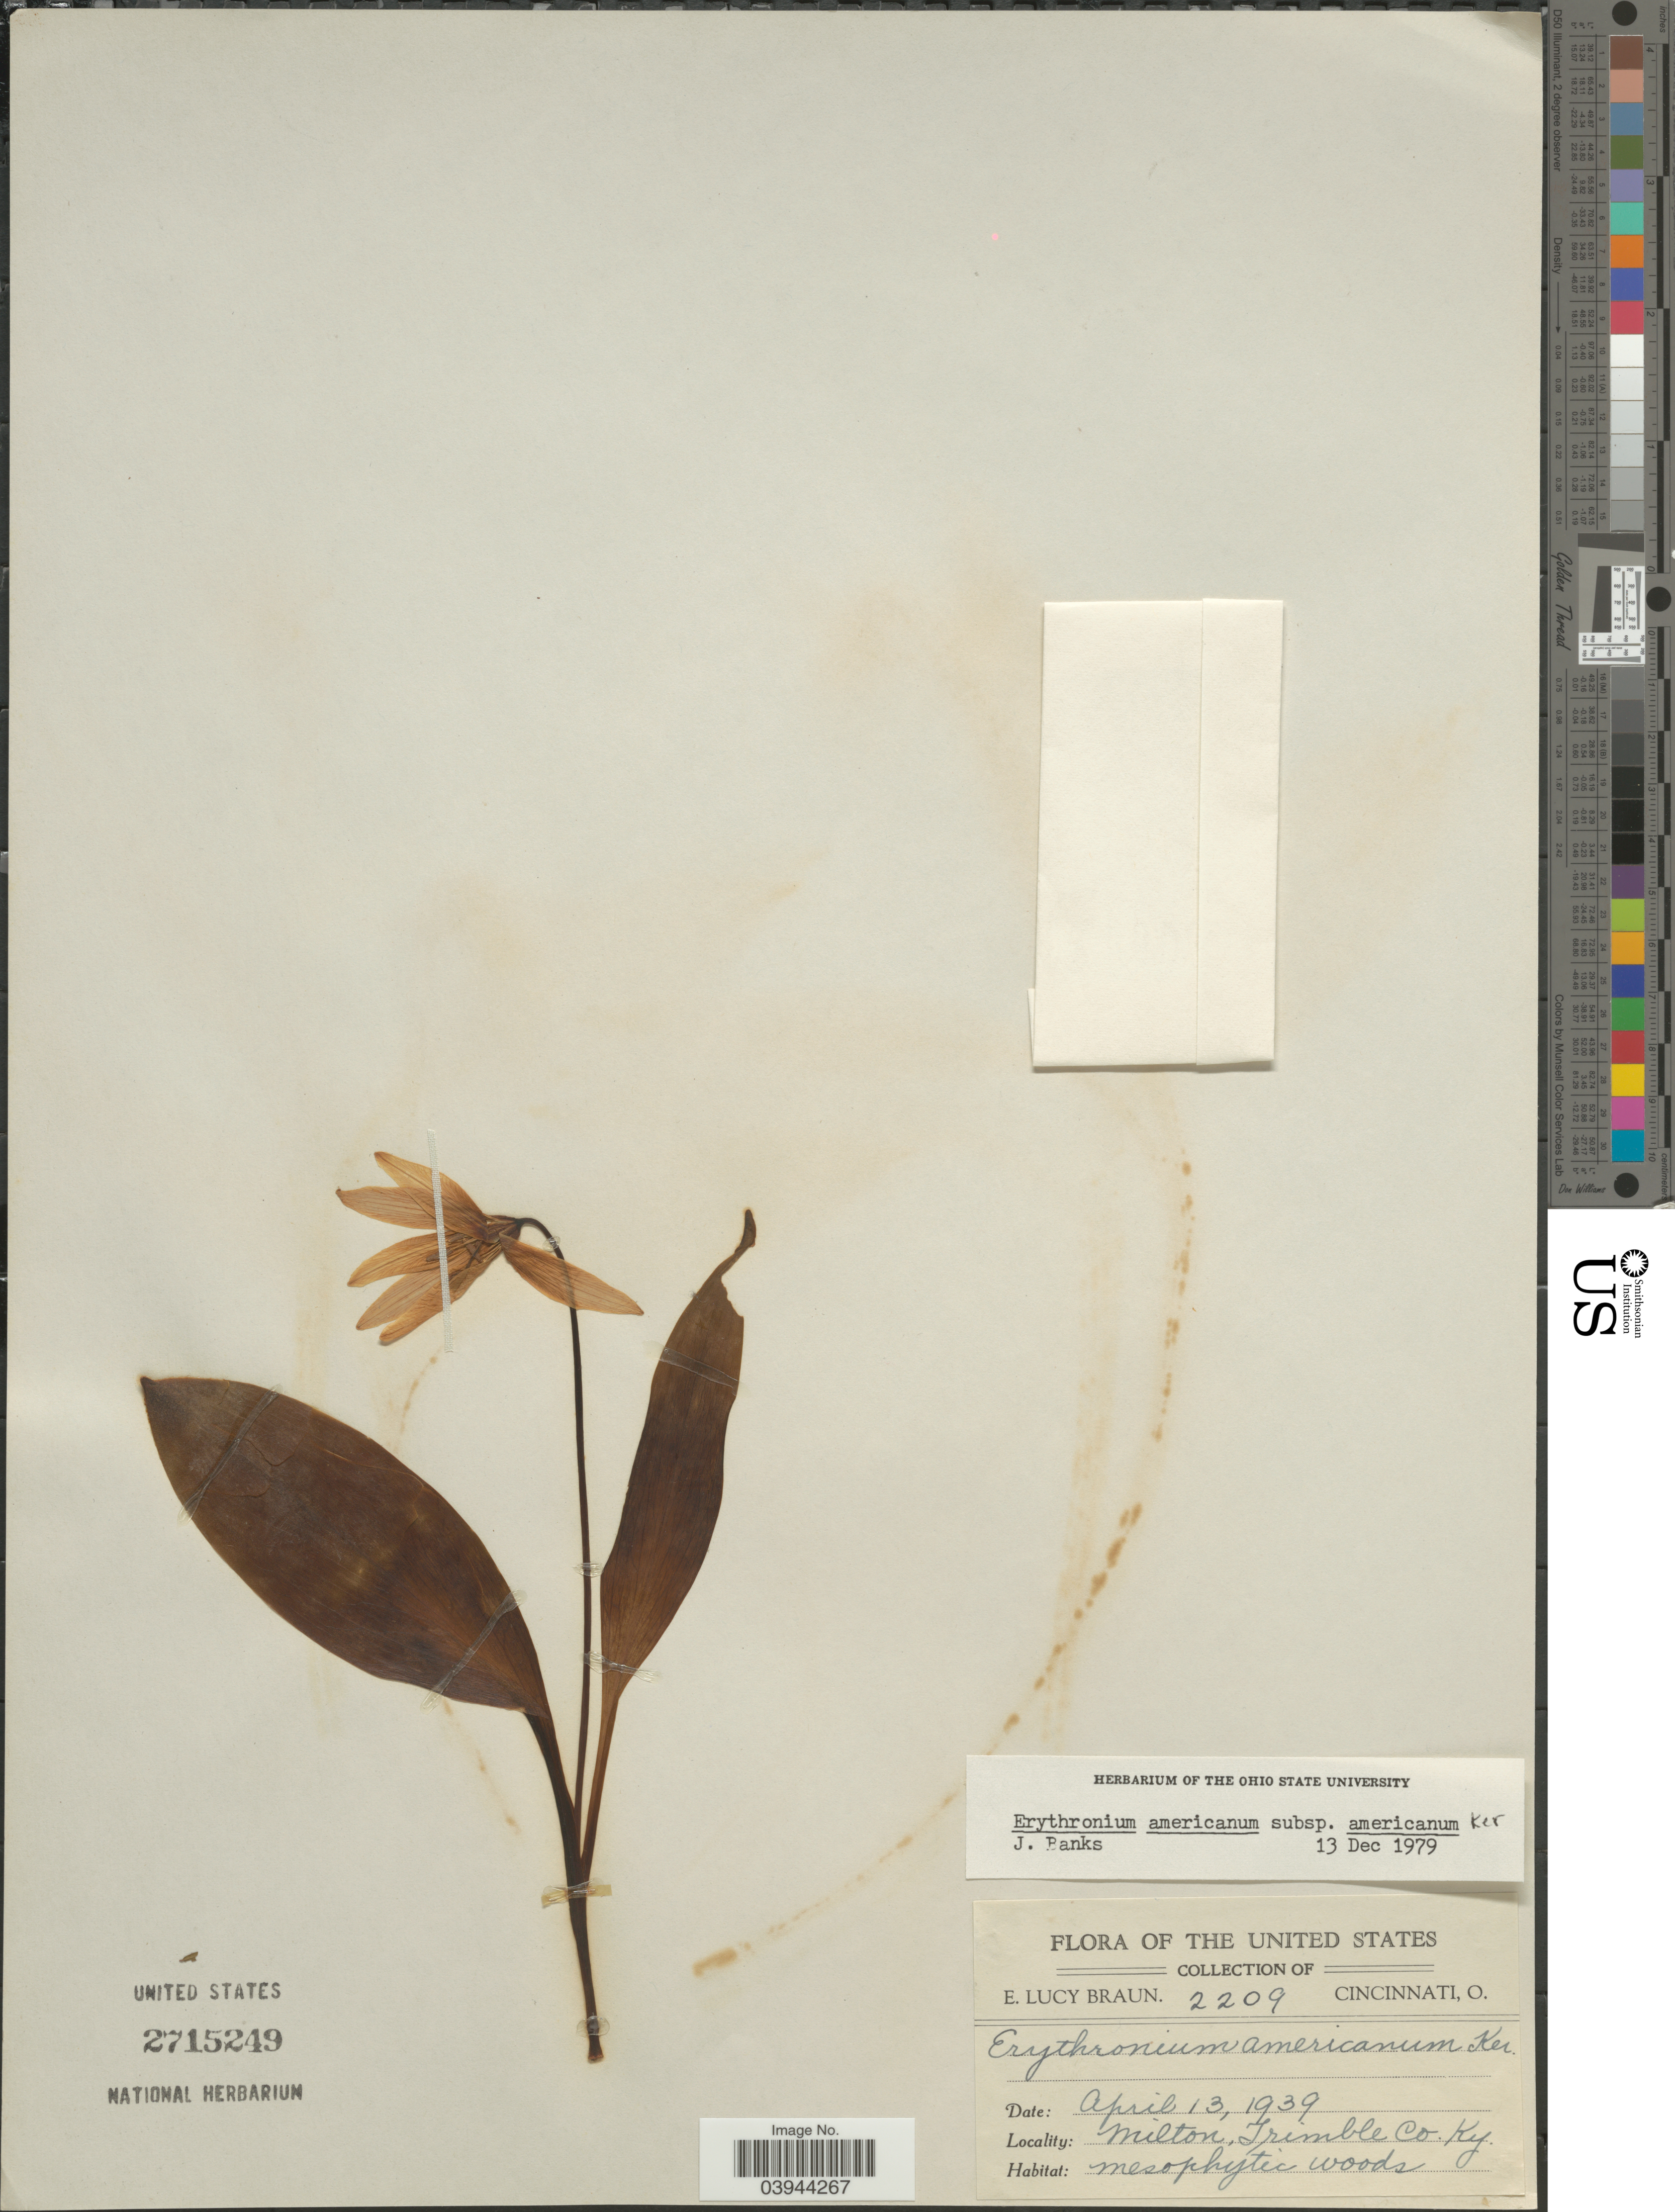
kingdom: Plantae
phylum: Tracheophyta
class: Liliopsida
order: Liliales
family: Liliaceae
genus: Erythronium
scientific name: Erythronium americanum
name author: Ker Gawl.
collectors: E. L. Braun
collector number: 2209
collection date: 1939-04-13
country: United States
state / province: Kentucky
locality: Milton, Trimble Co.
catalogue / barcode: US 2715249